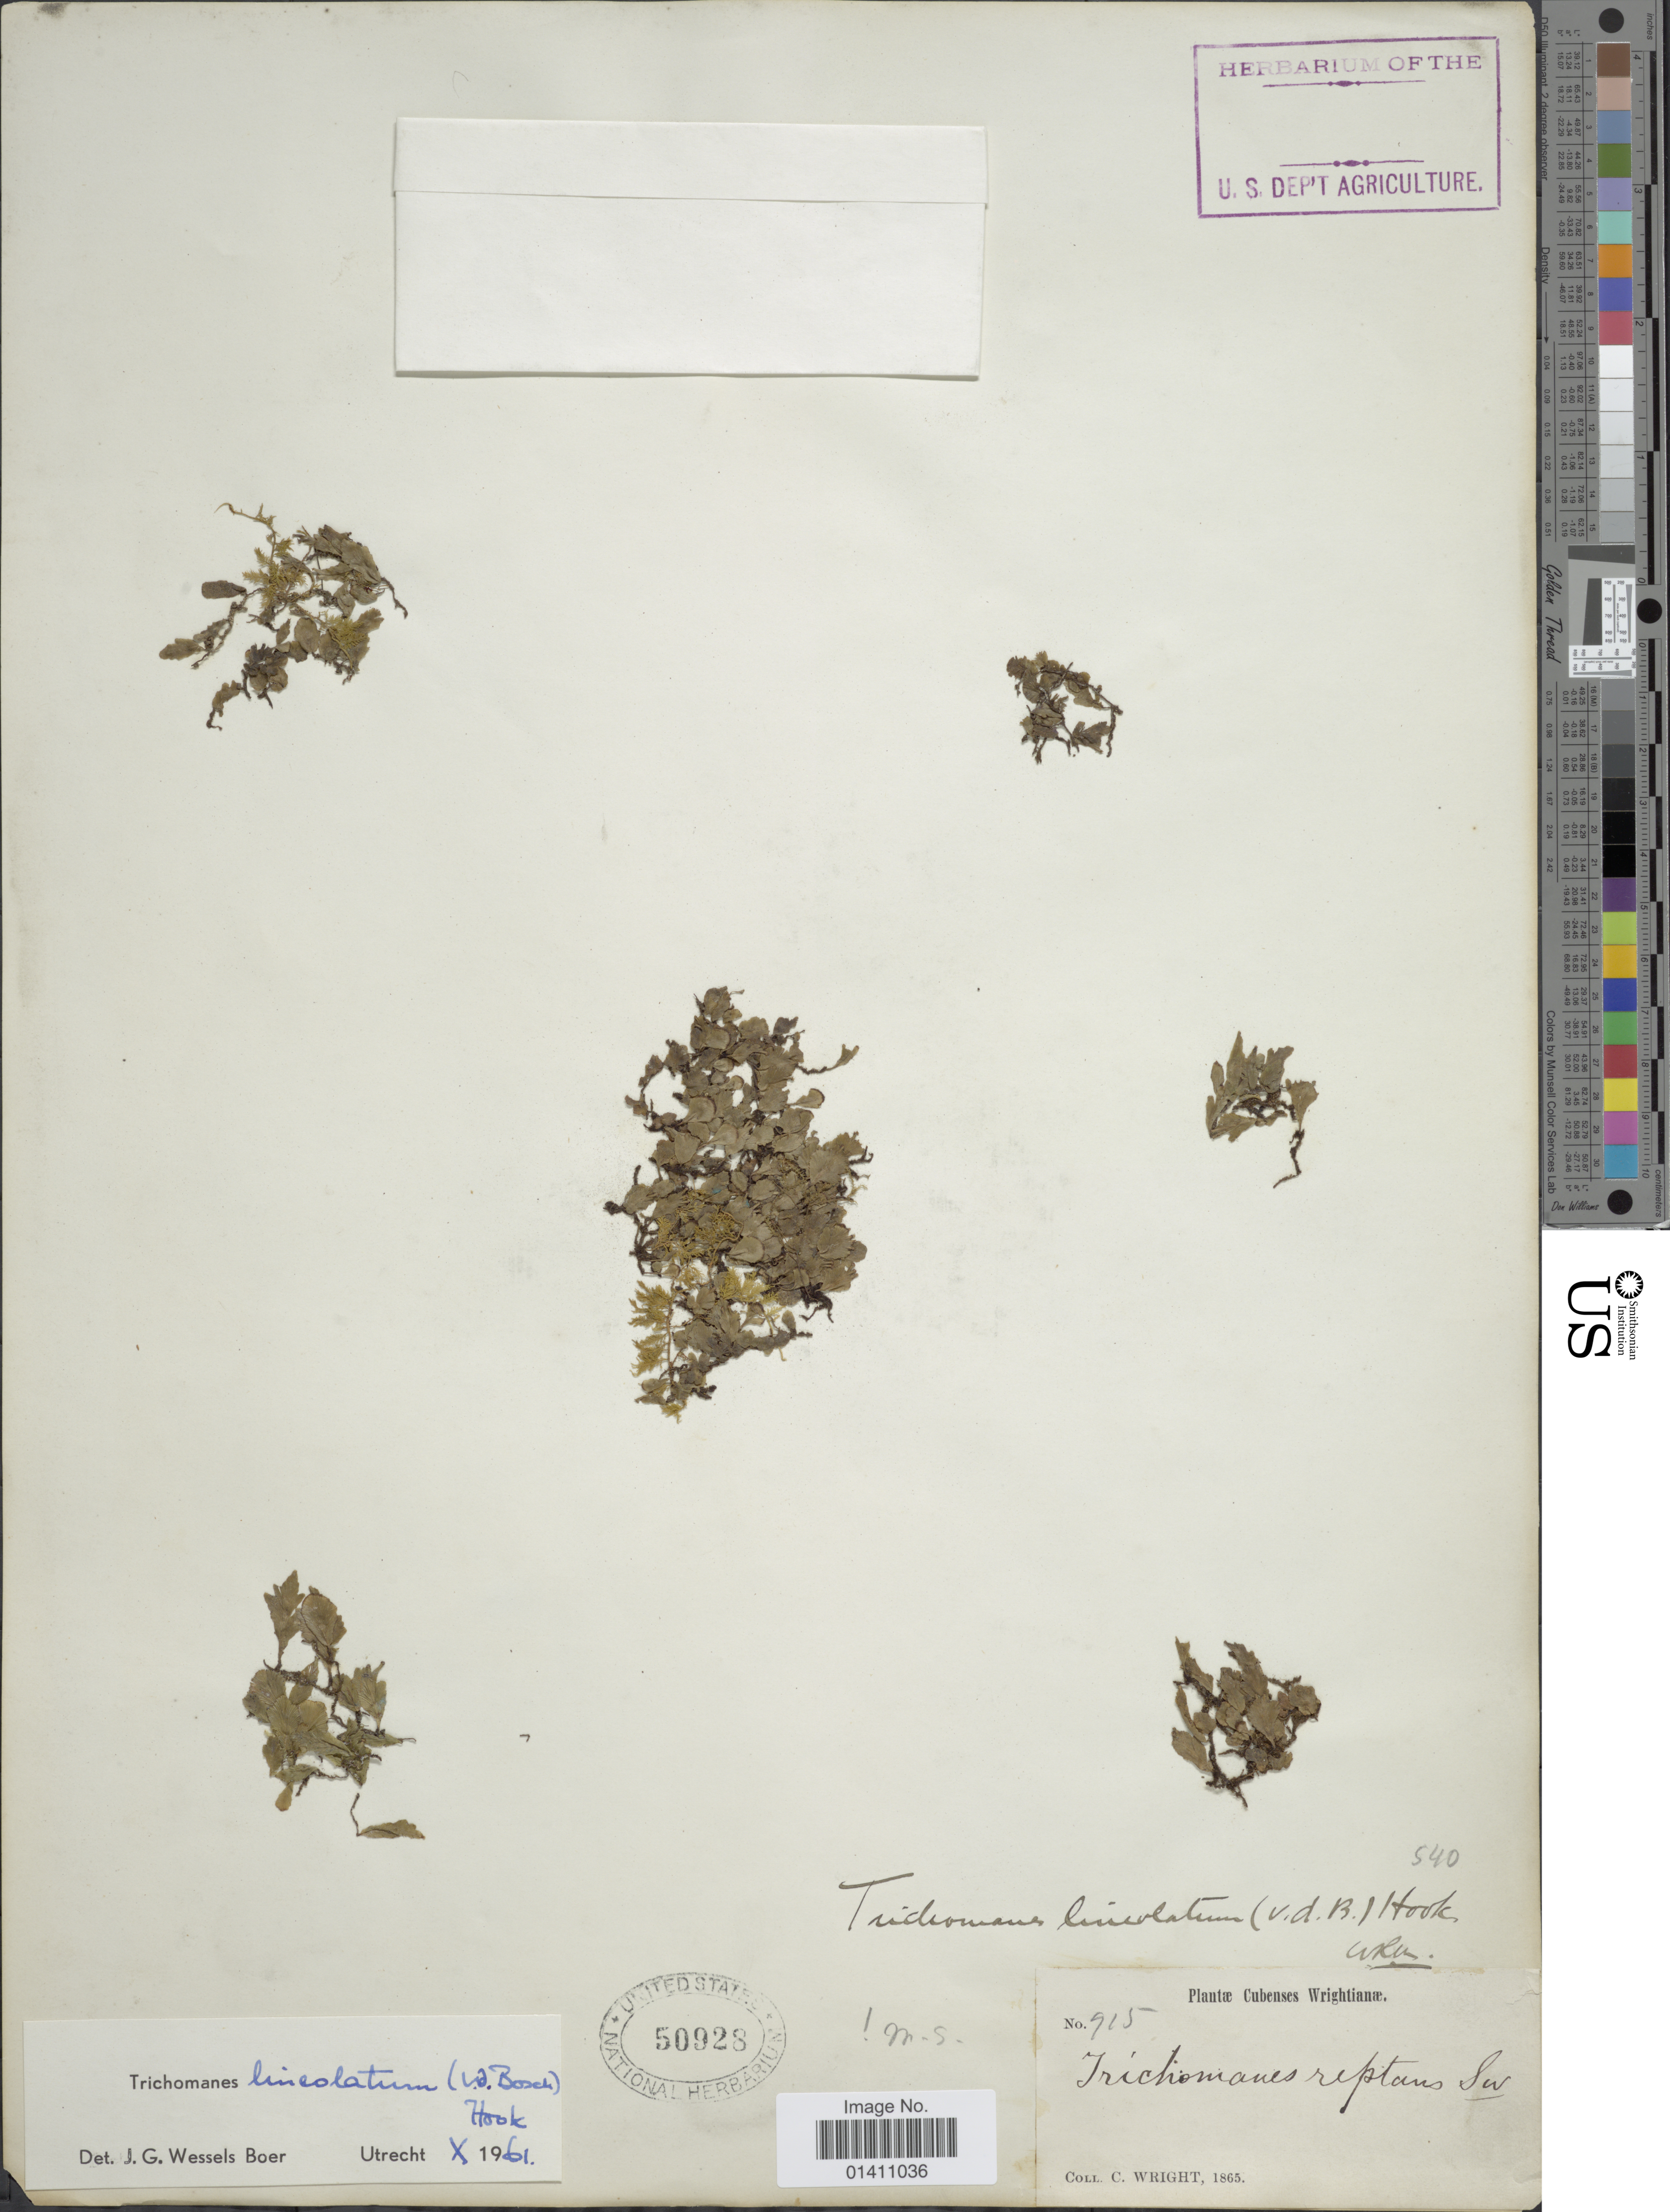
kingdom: Plantae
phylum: Tracheophyta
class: Polypodiopsida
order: Hymenophyllales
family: Hymenophyllaceae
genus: Didymoglossum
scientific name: Didymoglossum lineolatum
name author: Bosch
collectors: C. Wright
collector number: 915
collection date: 1865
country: Cuba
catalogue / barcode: US 50928